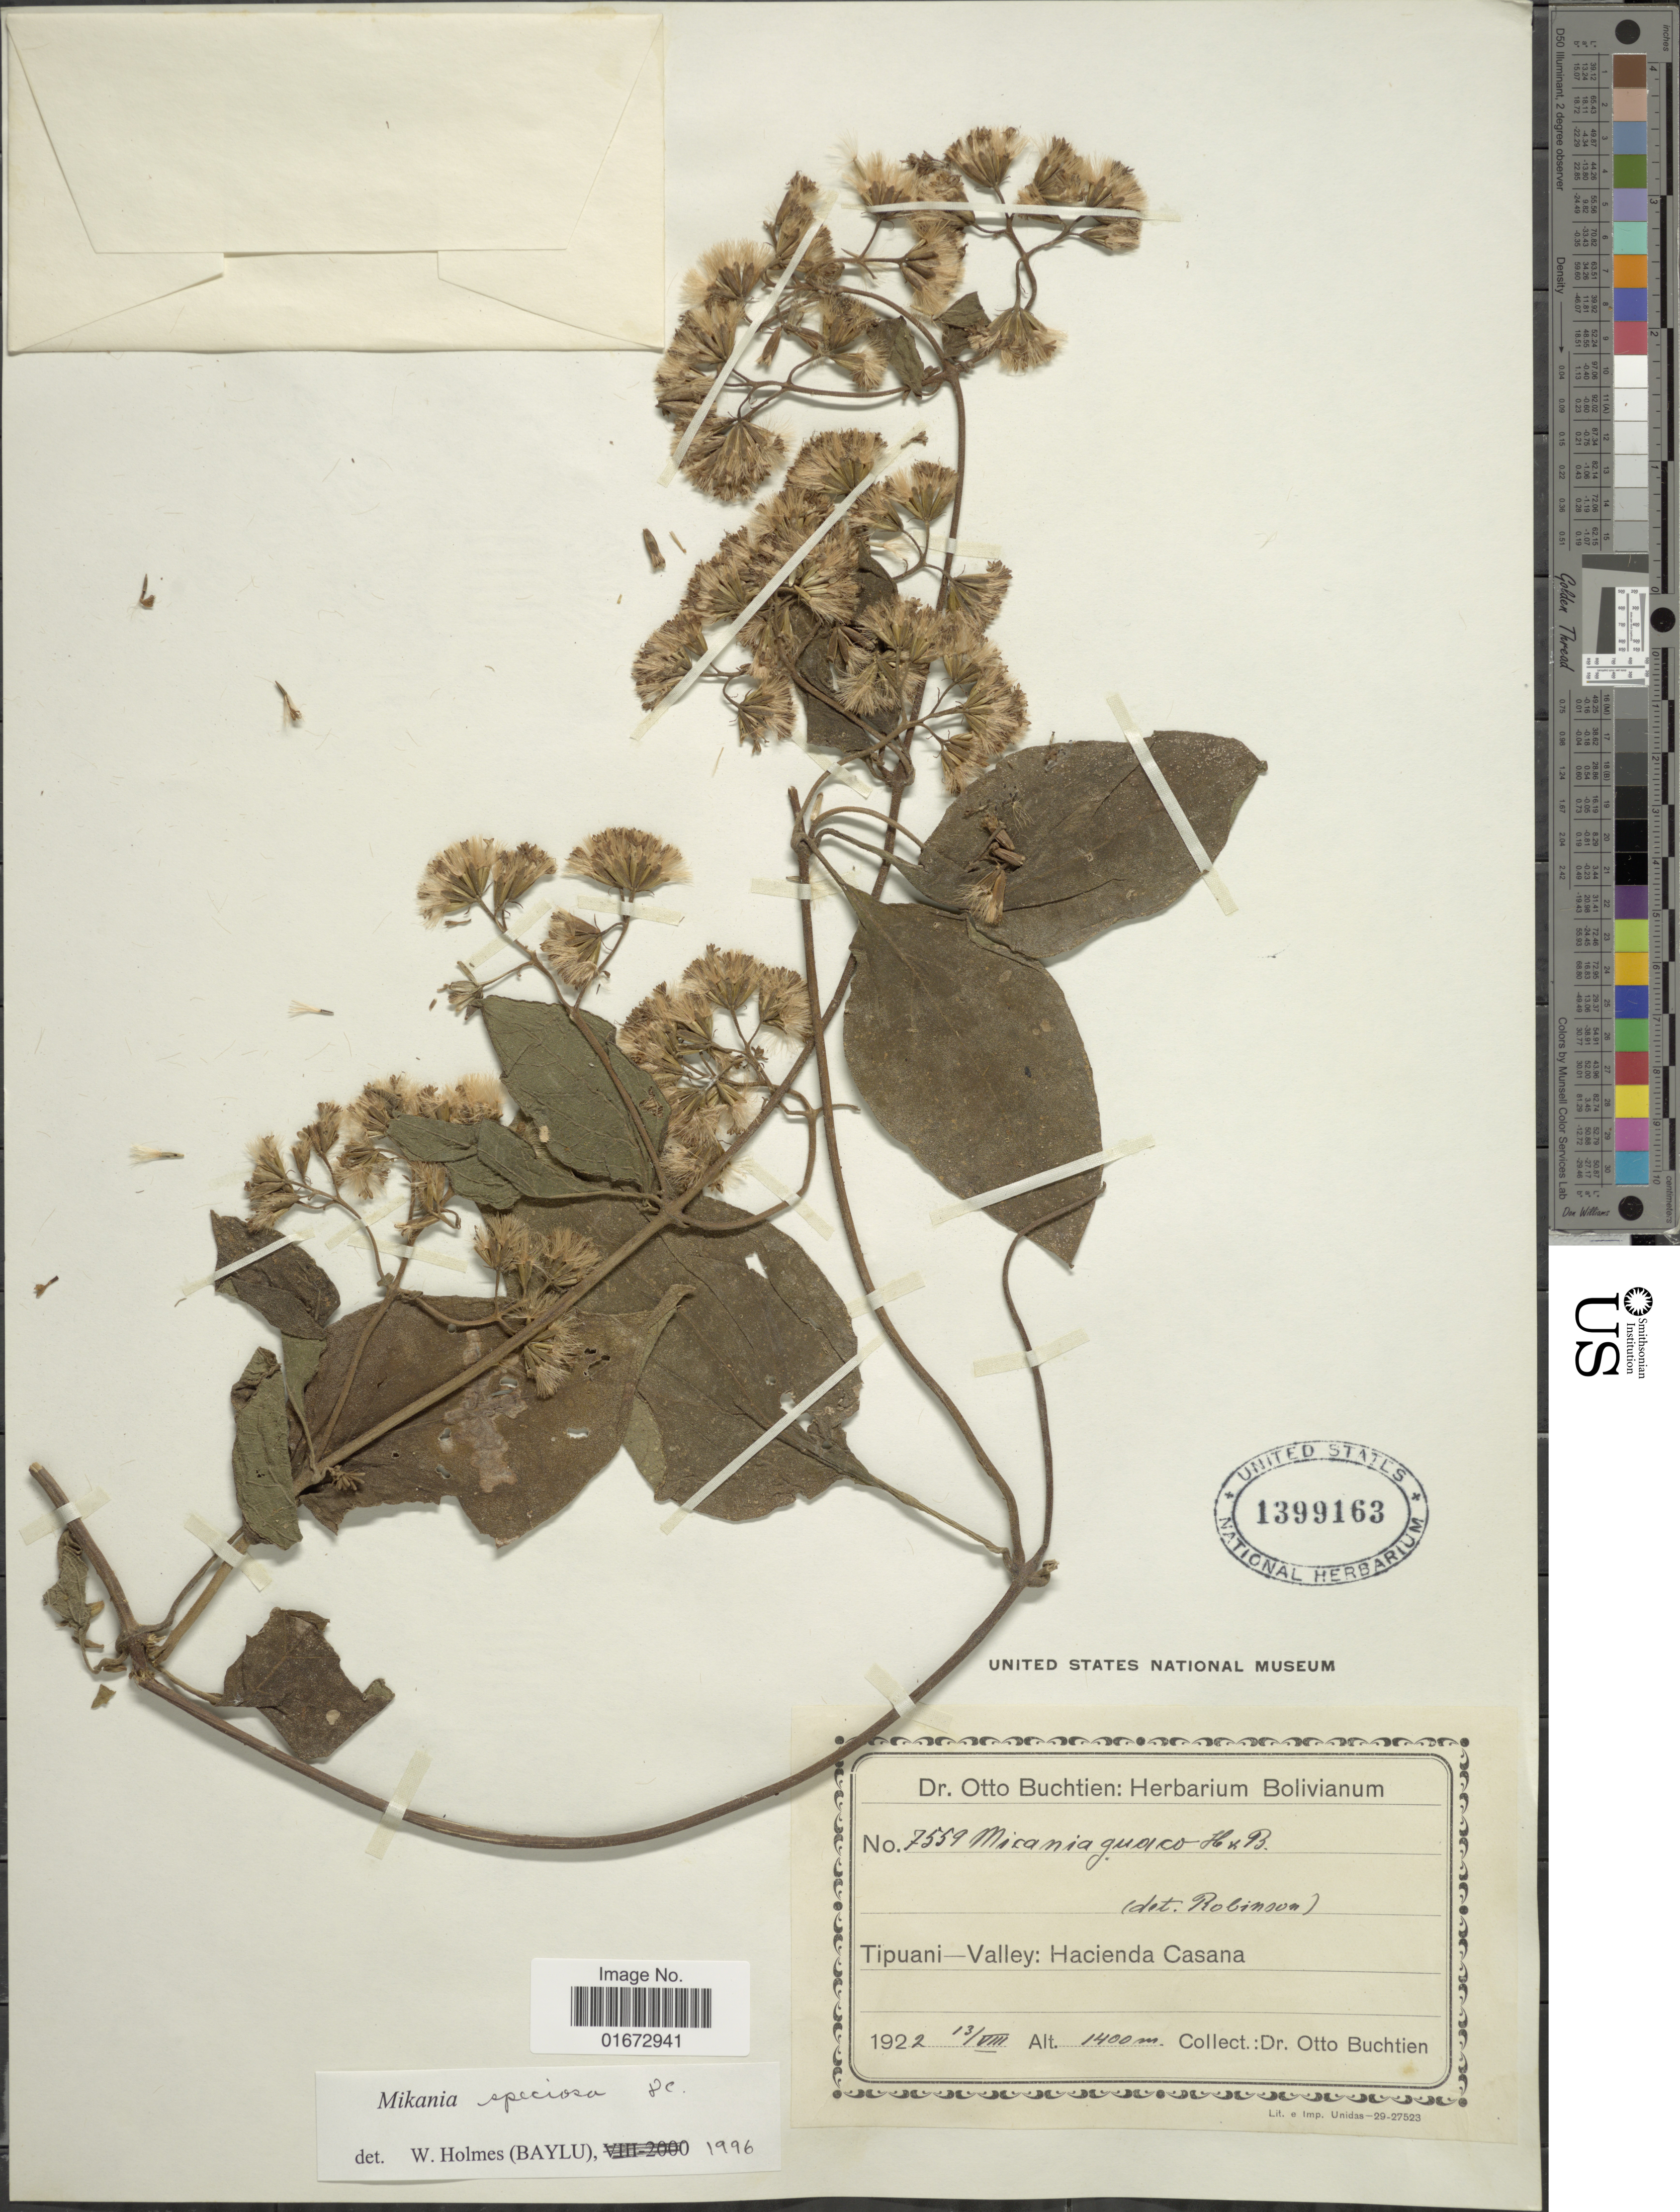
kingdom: Plantae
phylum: Tracheophyta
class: Magnoliopsida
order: Asterales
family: Asteraceae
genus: Mikania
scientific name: Mikania speciosa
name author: DC.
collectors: O. Buchtien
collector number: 7559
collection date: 1922-08-13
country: Bolivia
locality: Tipuani - Valley: Hacienda Casana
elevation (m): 1400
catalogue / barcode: US 1399163